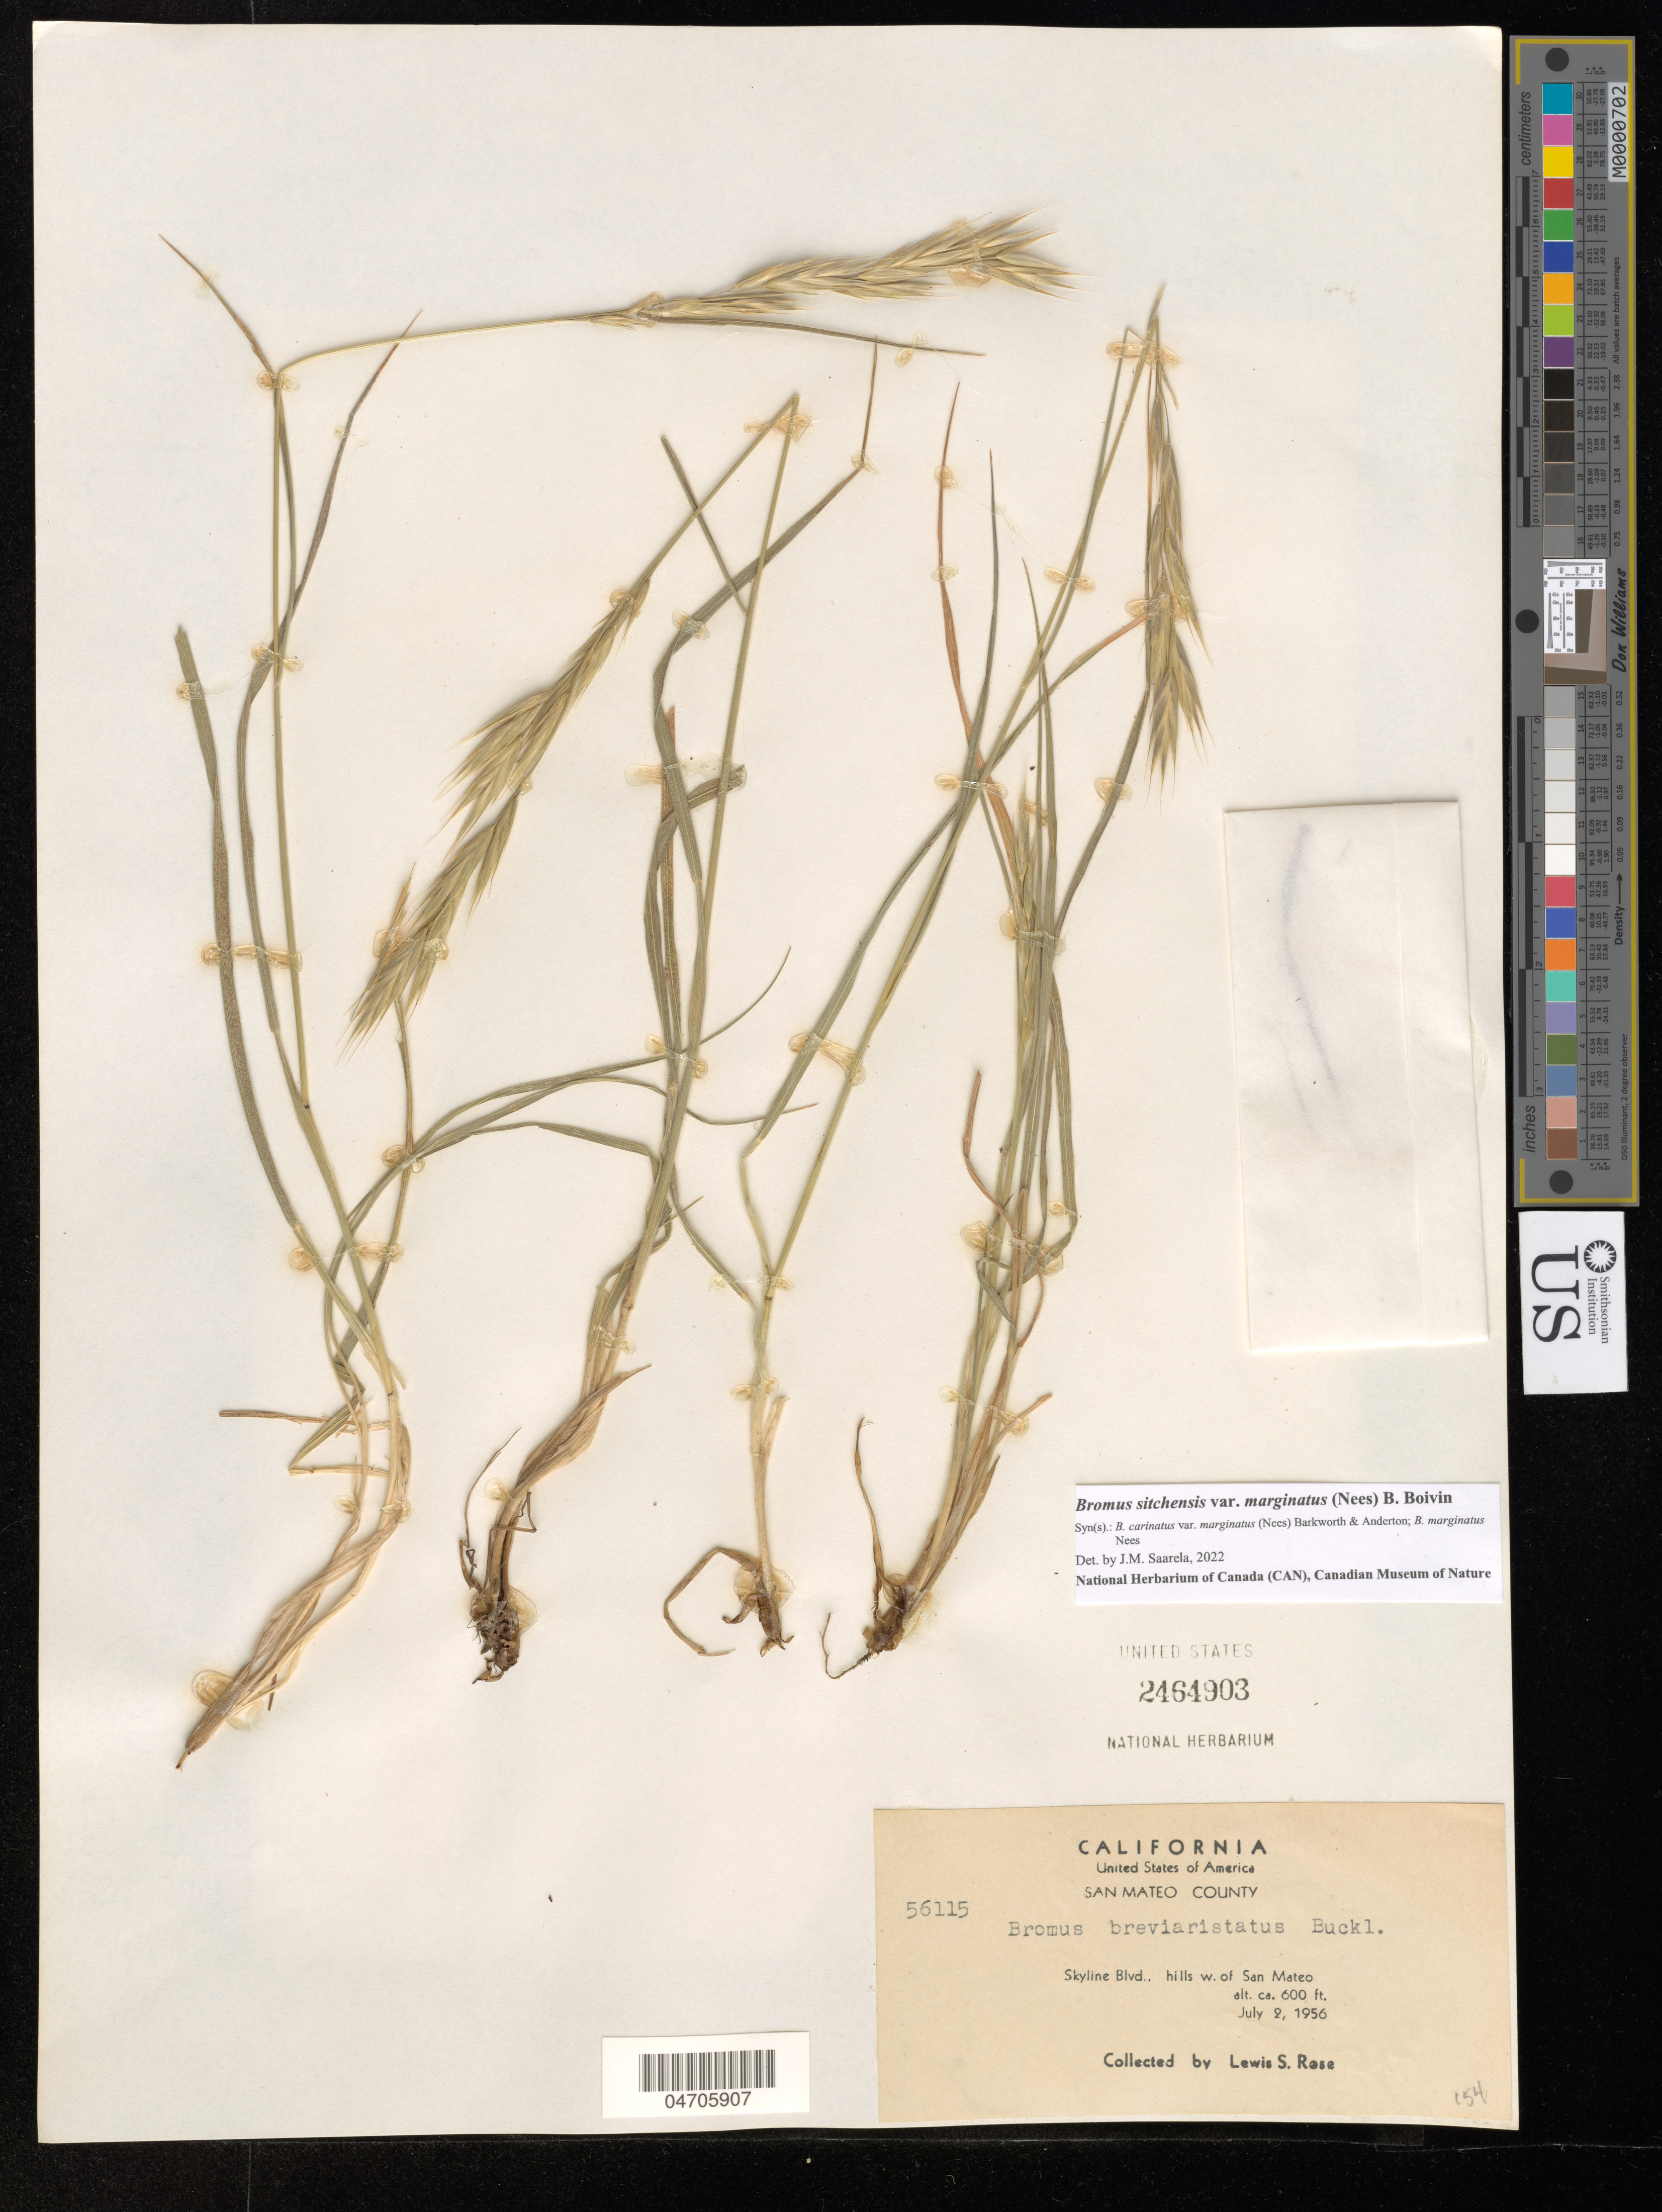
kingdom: Plantae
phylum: Tracheophyta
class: Liliopsida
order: Poales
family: Poaceae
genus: Bromus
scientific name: Bromus sitchensis var. polyanthus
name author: (Scribn. ex Shear) R.E. Brainerd & Otting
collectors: L. S. Rose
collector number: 56115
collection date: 1956-07-02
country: United States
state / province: California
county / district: San Mateo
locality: San Mateo County. Skyline Blvd., hills w. of San Mateo.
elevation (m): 183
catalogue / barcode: US 2464903